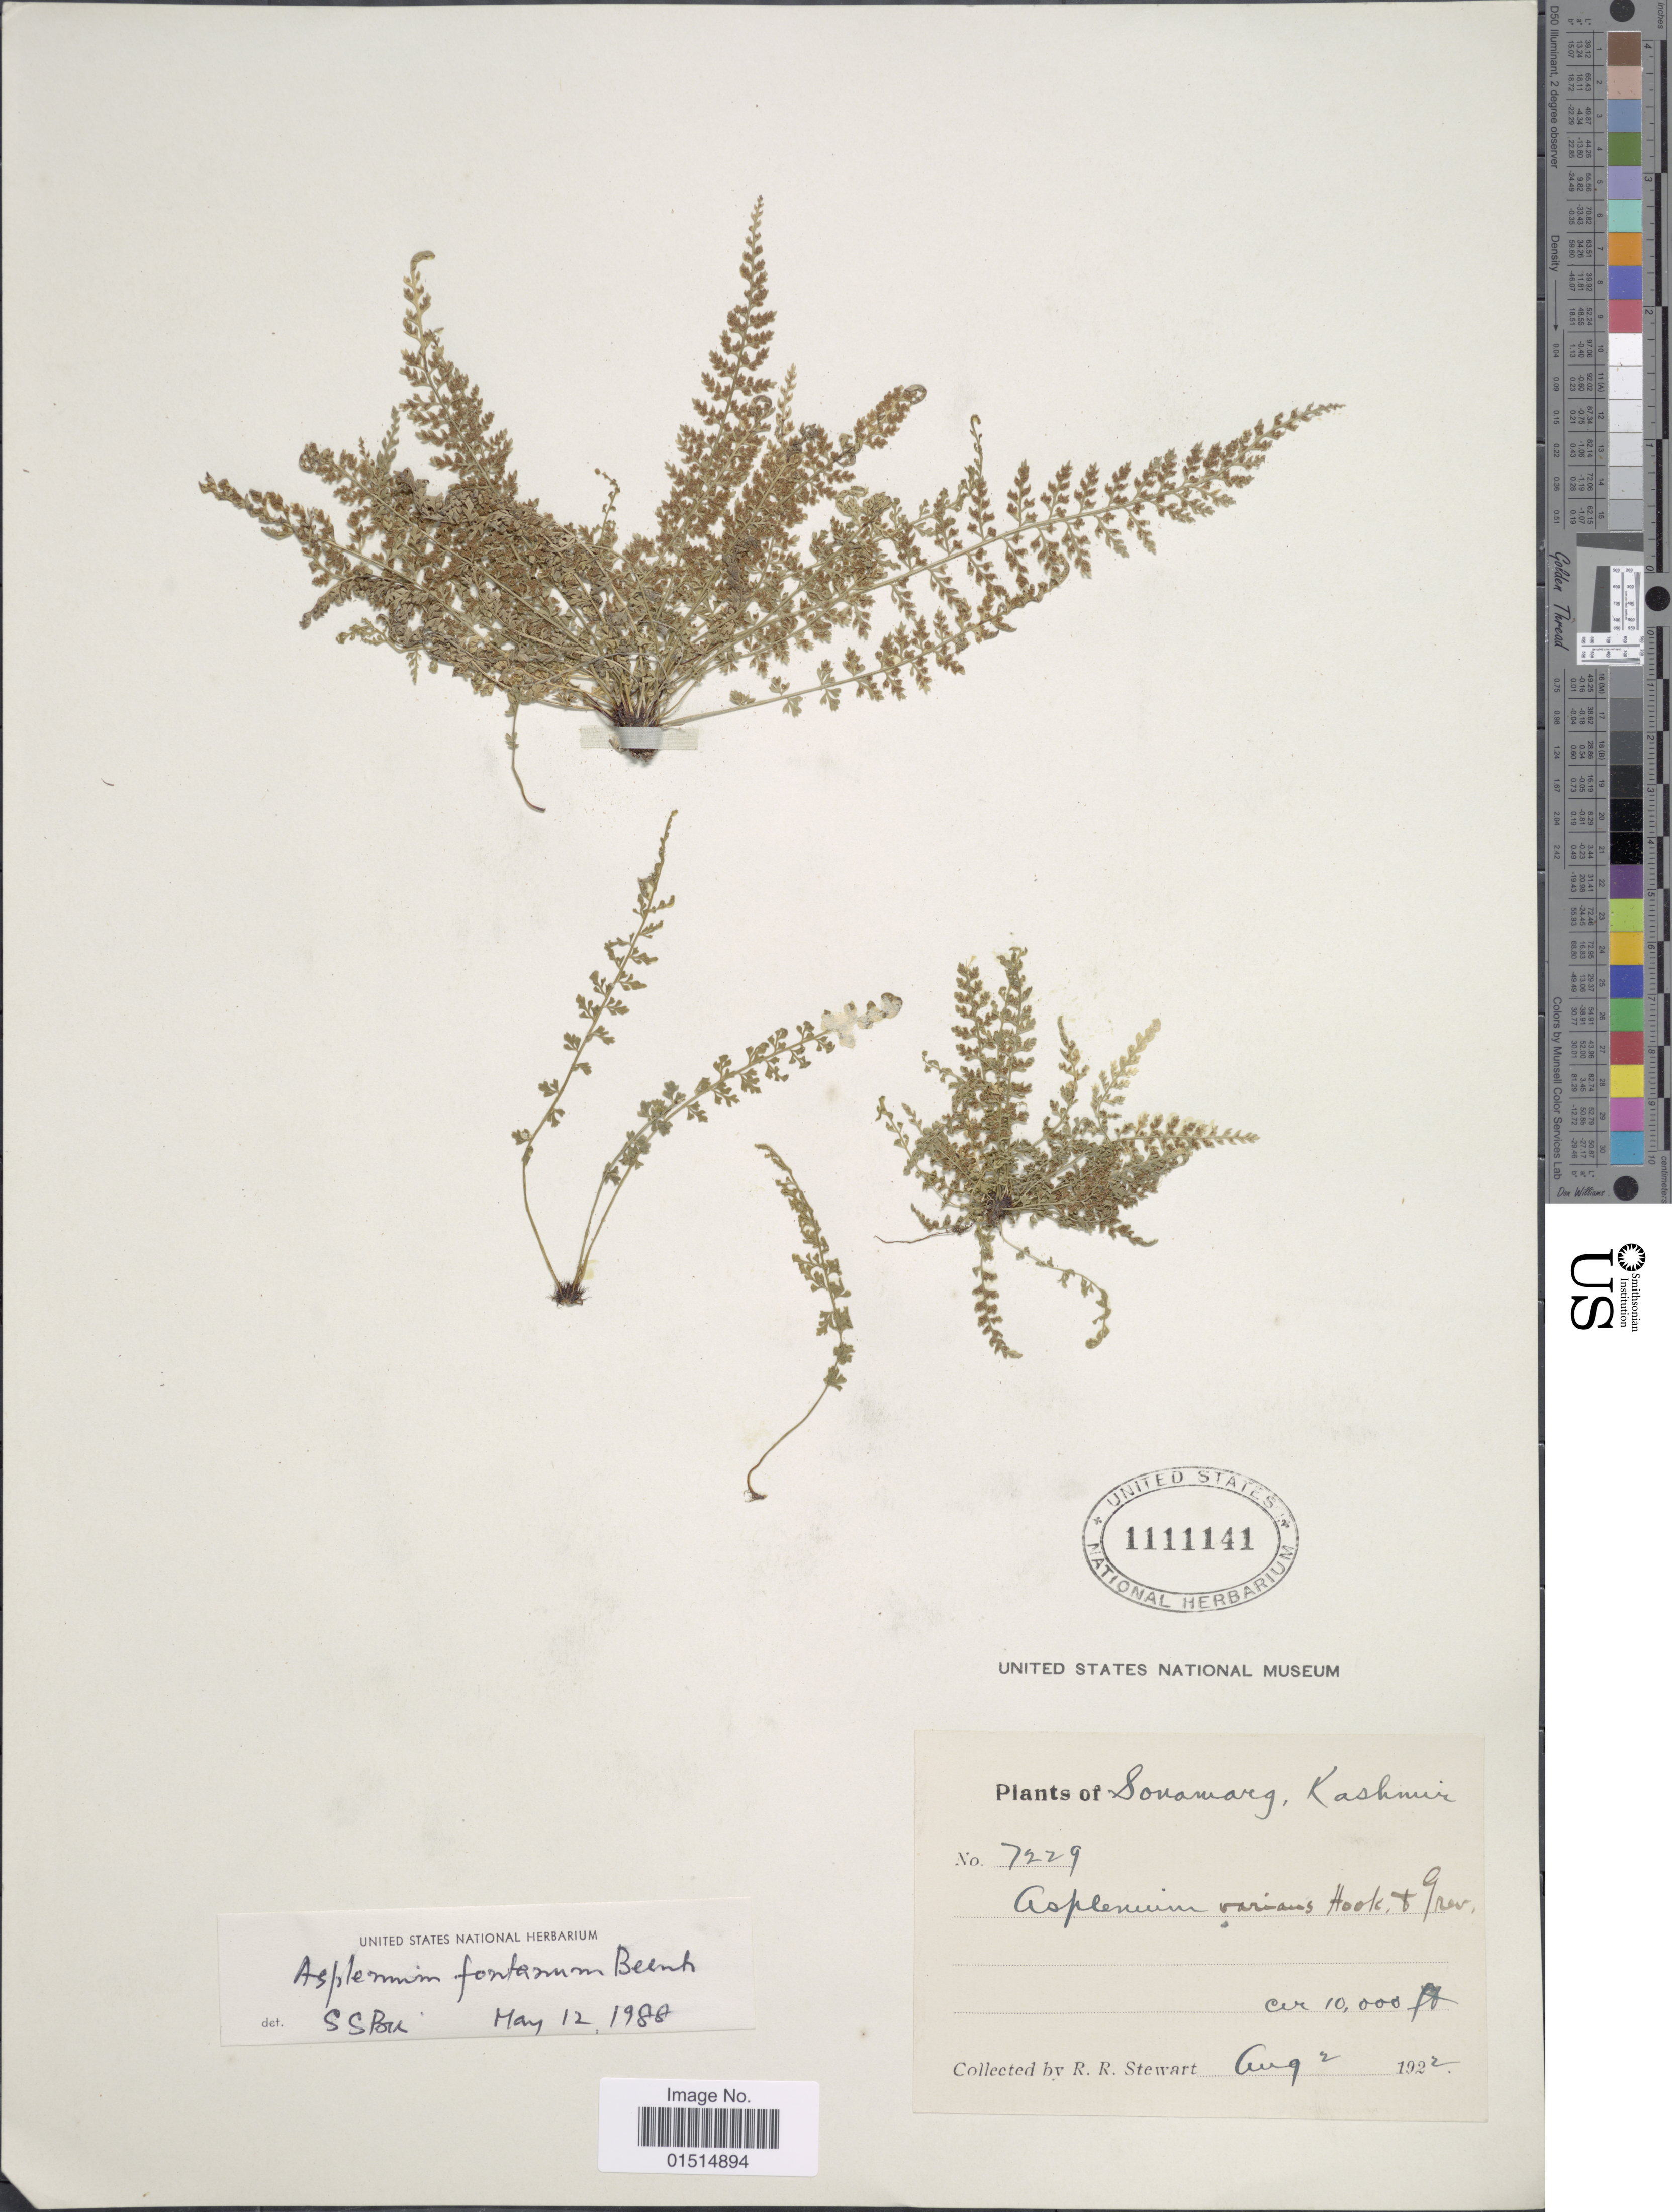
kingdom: Plantae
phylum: Tracheophyta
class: Polypodiopsida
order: Polypodiales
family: Aspleniaceae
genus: Asplenium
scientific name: Asplenium fontanum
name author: (L.) Bernh.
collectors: R. R. Stewart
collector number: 7229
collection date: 1922-08-02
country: India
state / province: Jammu and Kashmir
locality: Sonamarg, Kashmir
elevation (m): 3048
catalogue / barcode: US 1111141